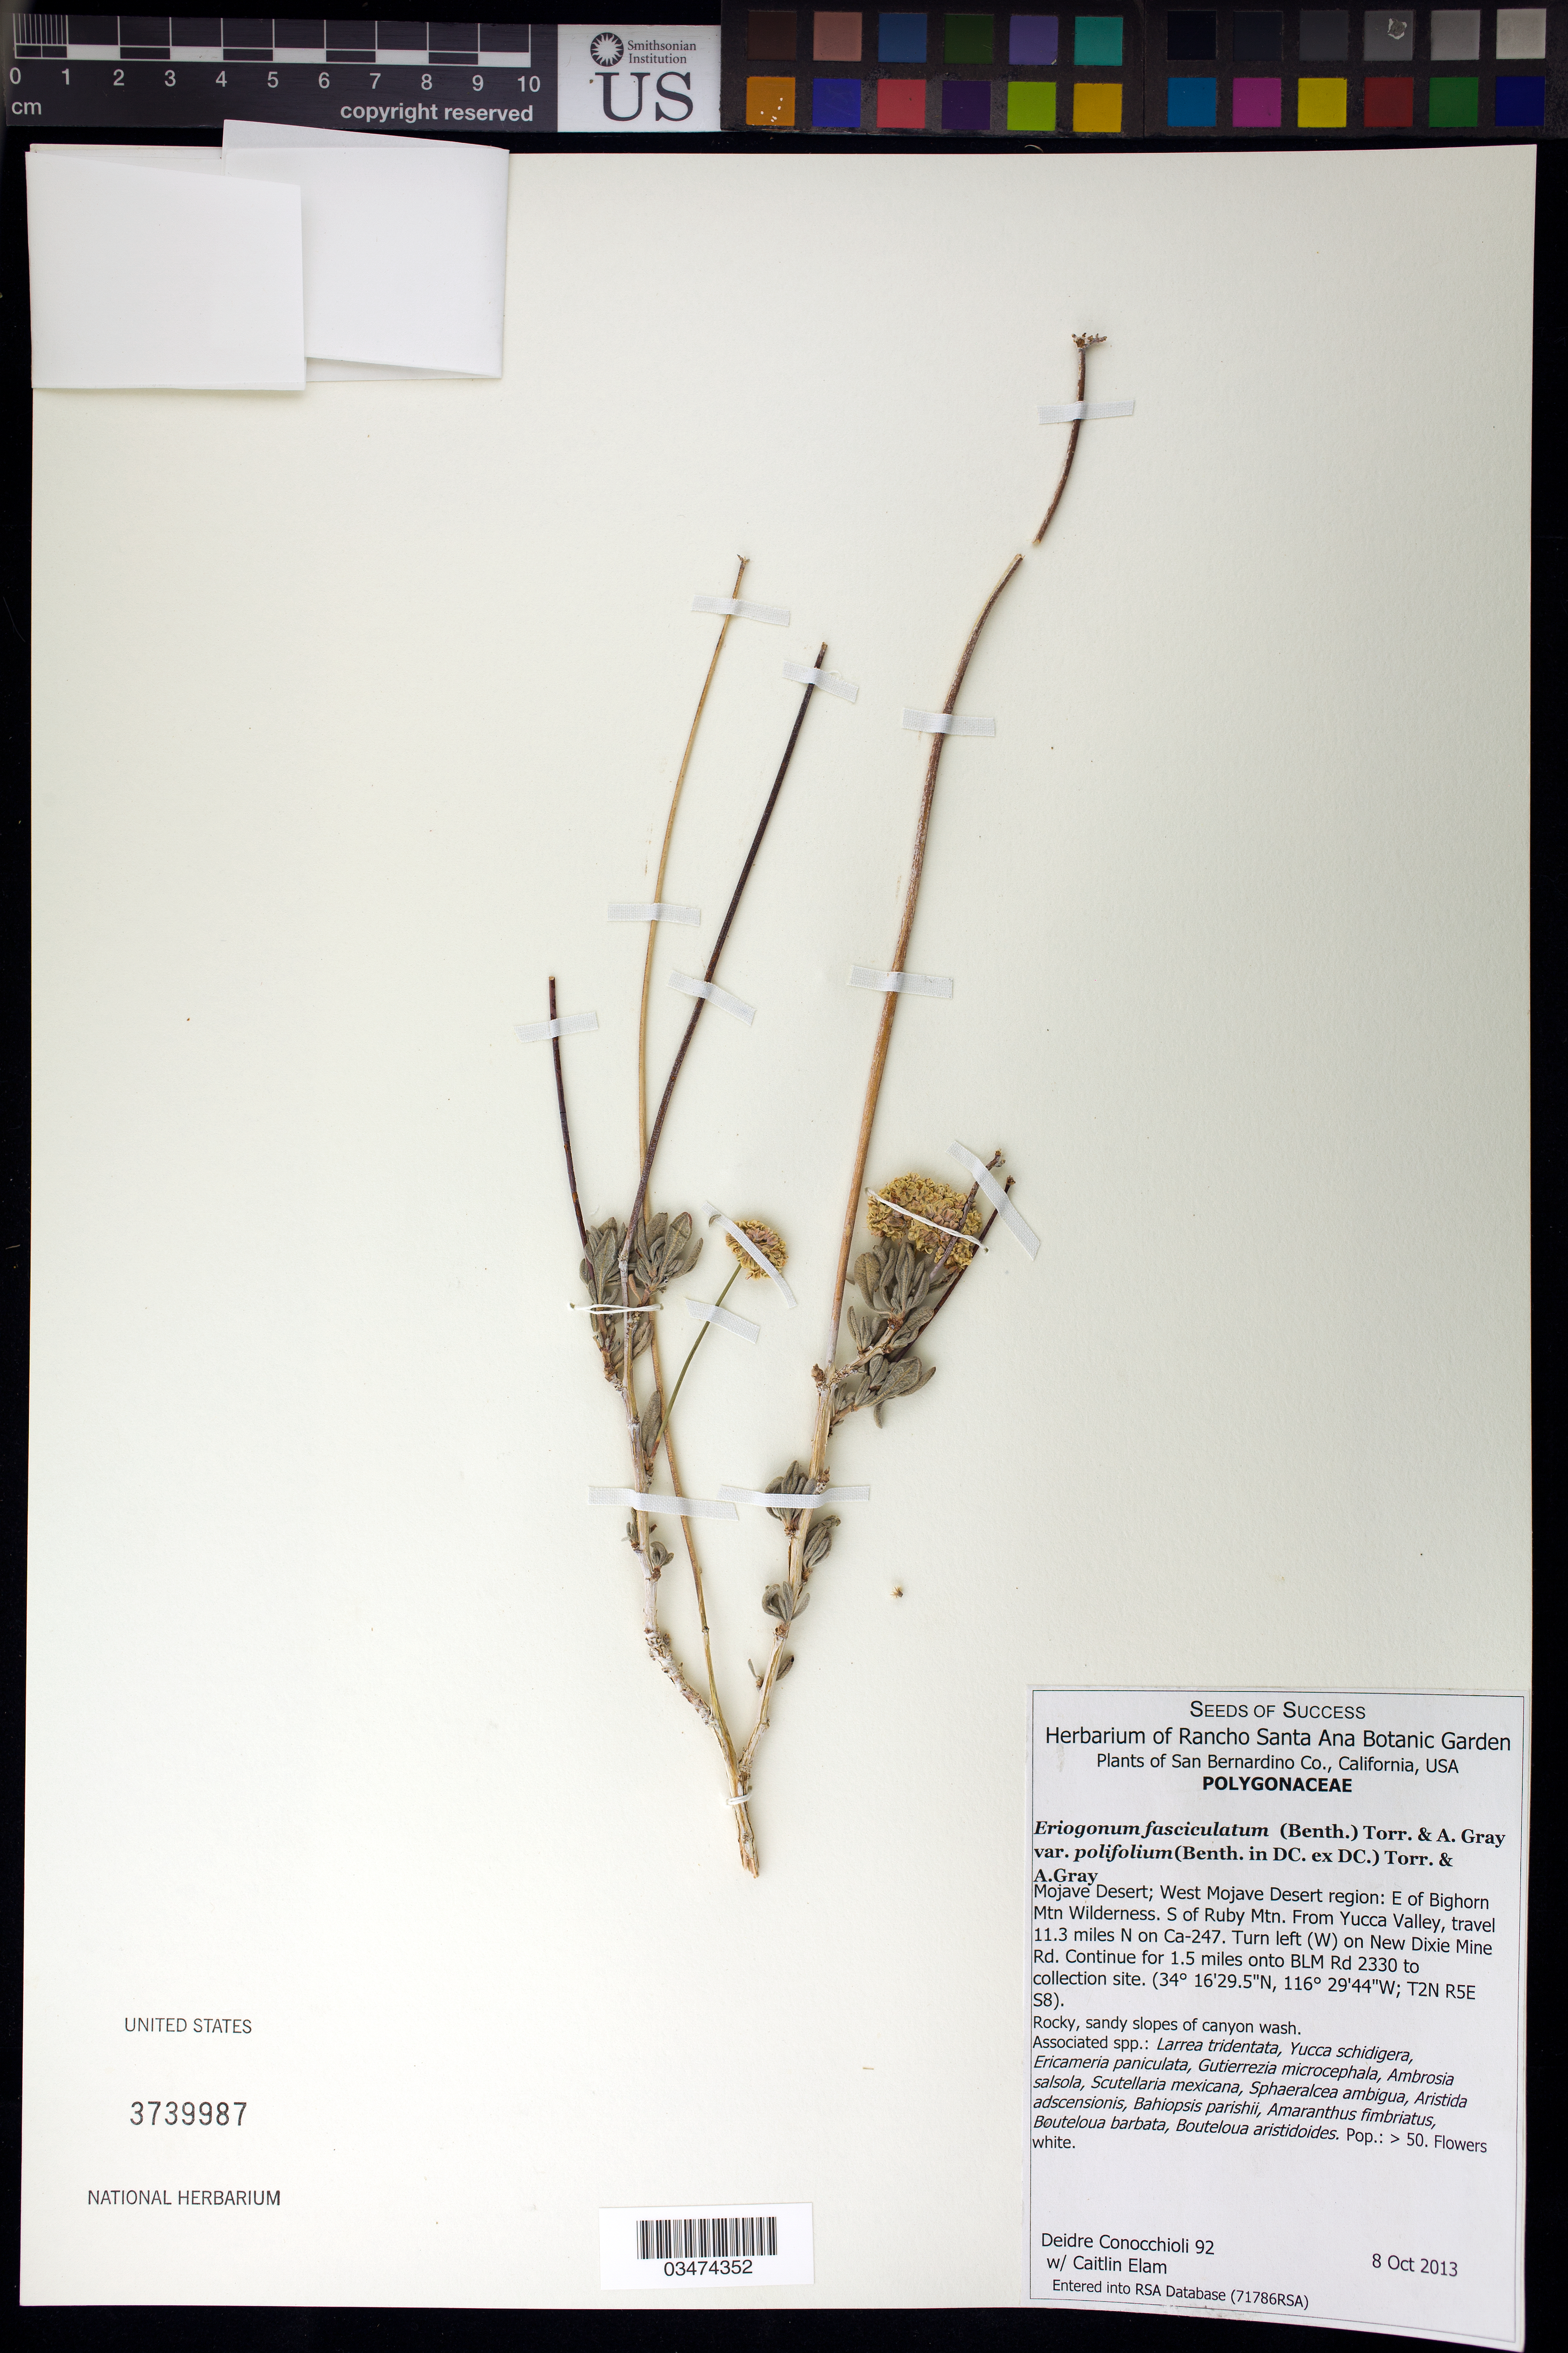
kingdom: Plantae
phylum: Tracheophyta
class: Magnoliopsida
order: Caryophyllales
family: Polygonaceae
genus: Eriogonum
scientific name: Eriogonum fasciculatum var. polifolium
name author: (Benth.) Torr. & A. Gray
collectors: D. Conocchioli & C. Elam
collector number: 92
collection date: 2013-10-08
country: United States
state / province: California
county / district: San Bernardino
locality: Mojave Desert, west region, E of Bighorn Mtn Wilderness. S of Ruby Mtn. 11.3 mi. N on CA-247, turn left (W) on New Dixie Mine Rd. for 1.5 mi. onto BLM Rd 2330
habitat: Rocky, sandy slopes of canyon wash.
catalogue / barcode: US 3739987